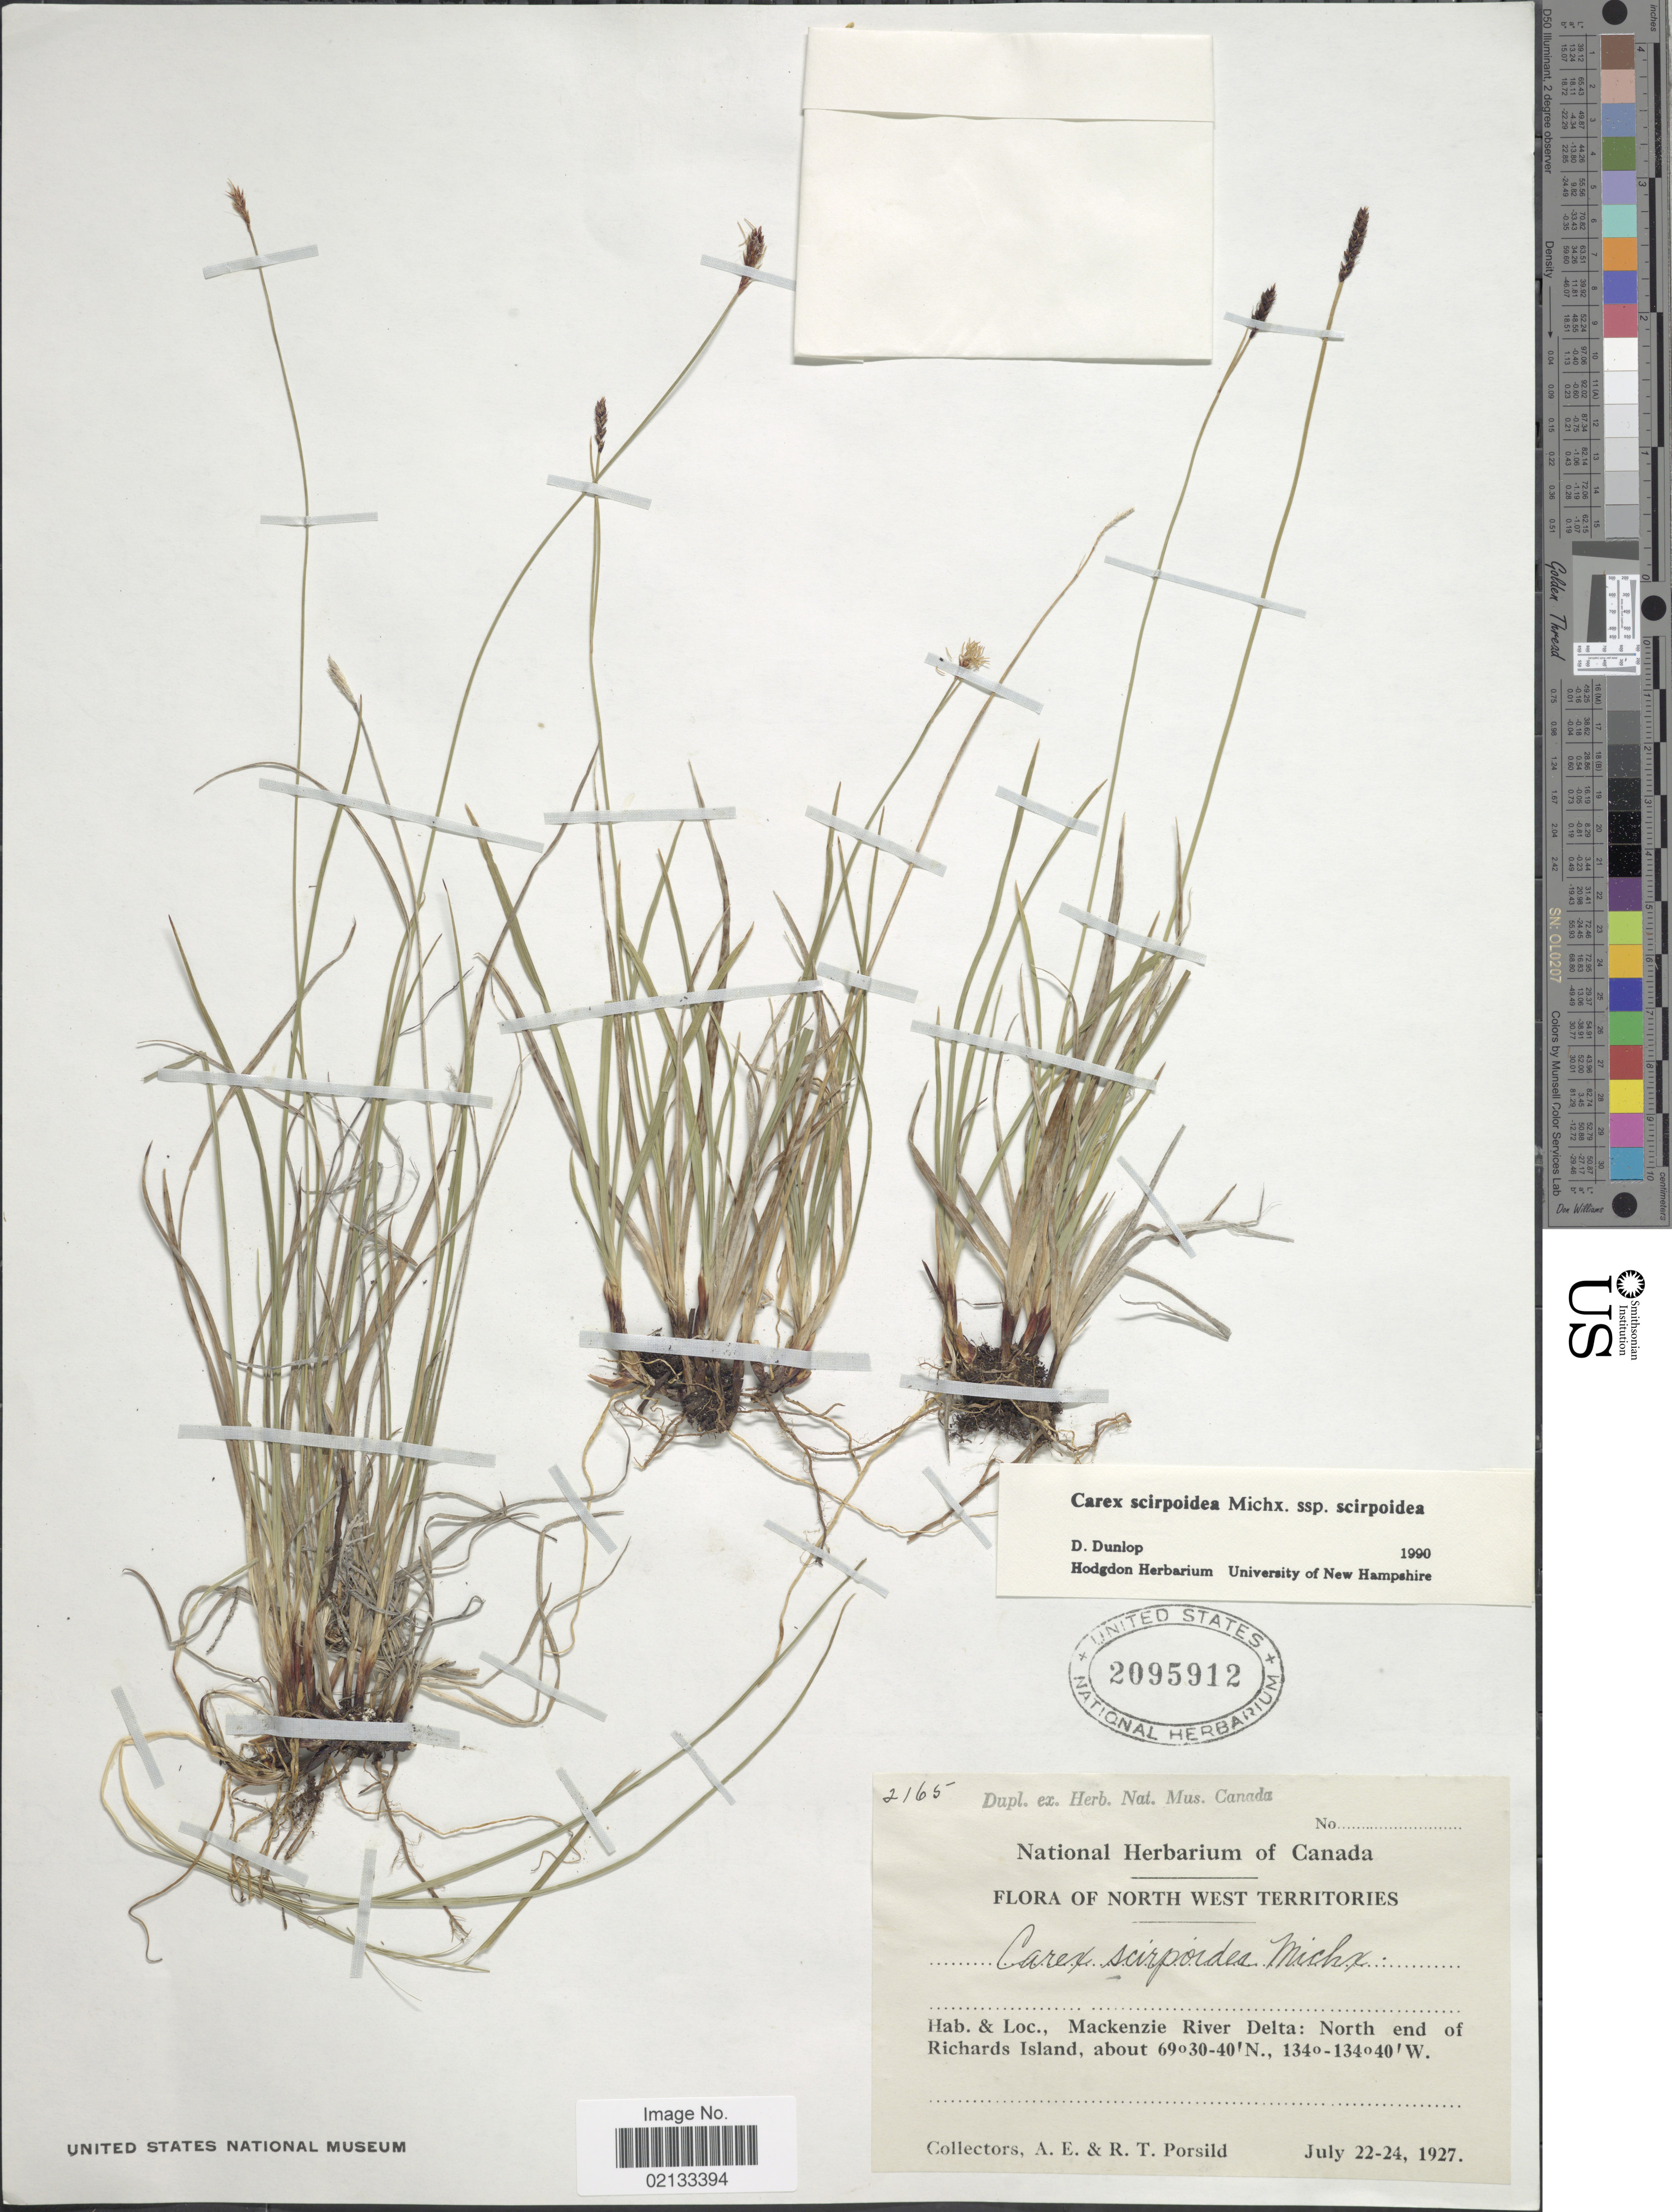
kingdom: Plantae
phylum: Tracheophyta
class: Liliopsida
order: Poales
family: Cyperaceae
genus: Carex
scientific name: Carex scirpoidea subsp. scirpoidea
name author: Michx.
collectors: A. E. Porsild & R. T. Porsild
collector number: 2165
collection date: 1927-07-22/1927-07-24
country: Canada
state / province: Northwest Territories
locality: Mackenzie River Delta: North end of Richards Islands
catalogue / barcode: US 2095912